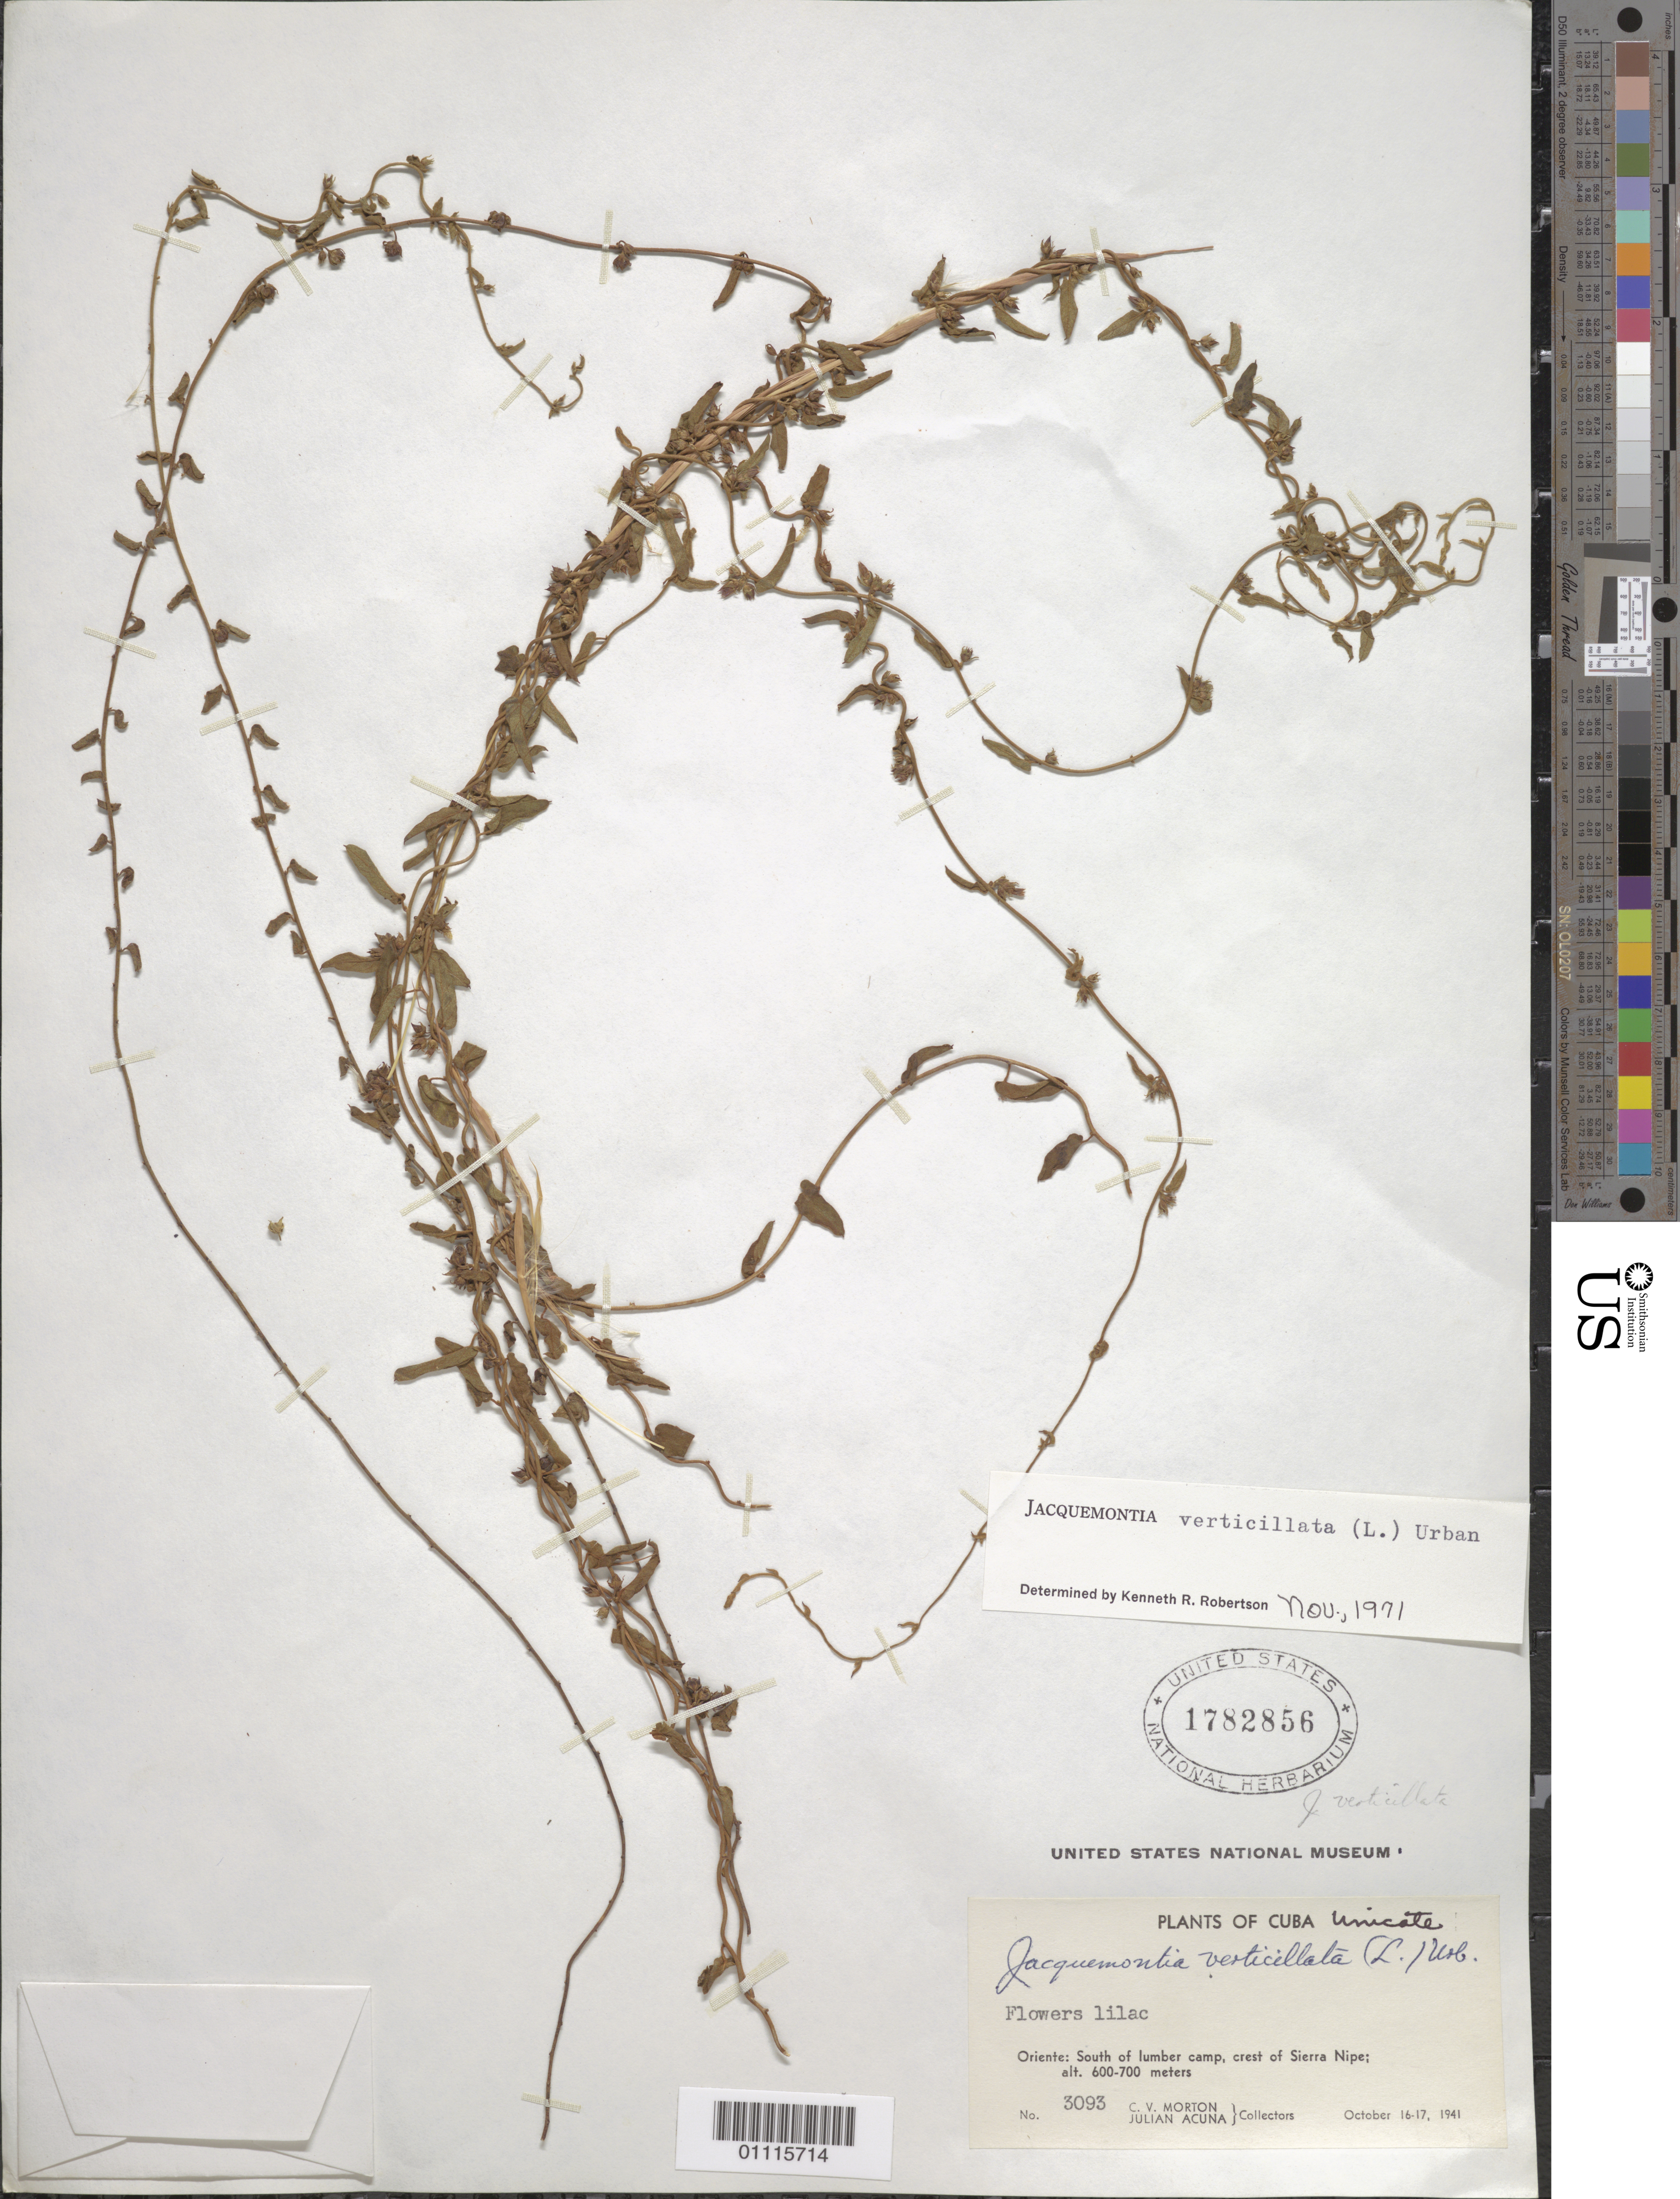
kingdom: Plantae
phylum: Tracheophyta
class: Magnoliopsida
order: Solanales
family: Convolvulaceae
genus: Jacquemontia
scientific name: Jacquemontia verticillata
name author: (L.) Urb.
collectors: C. V. Morton & J. Acuña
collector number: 3093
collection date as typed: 16 Oct 1941 to 17 Oct 1941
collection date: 1941-10-16/1941-10-17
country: Cuba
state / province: Holguín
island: Cuba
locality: S of lumber camp, crest of Sierra Nipe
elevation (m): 600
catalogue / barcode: US 1782856